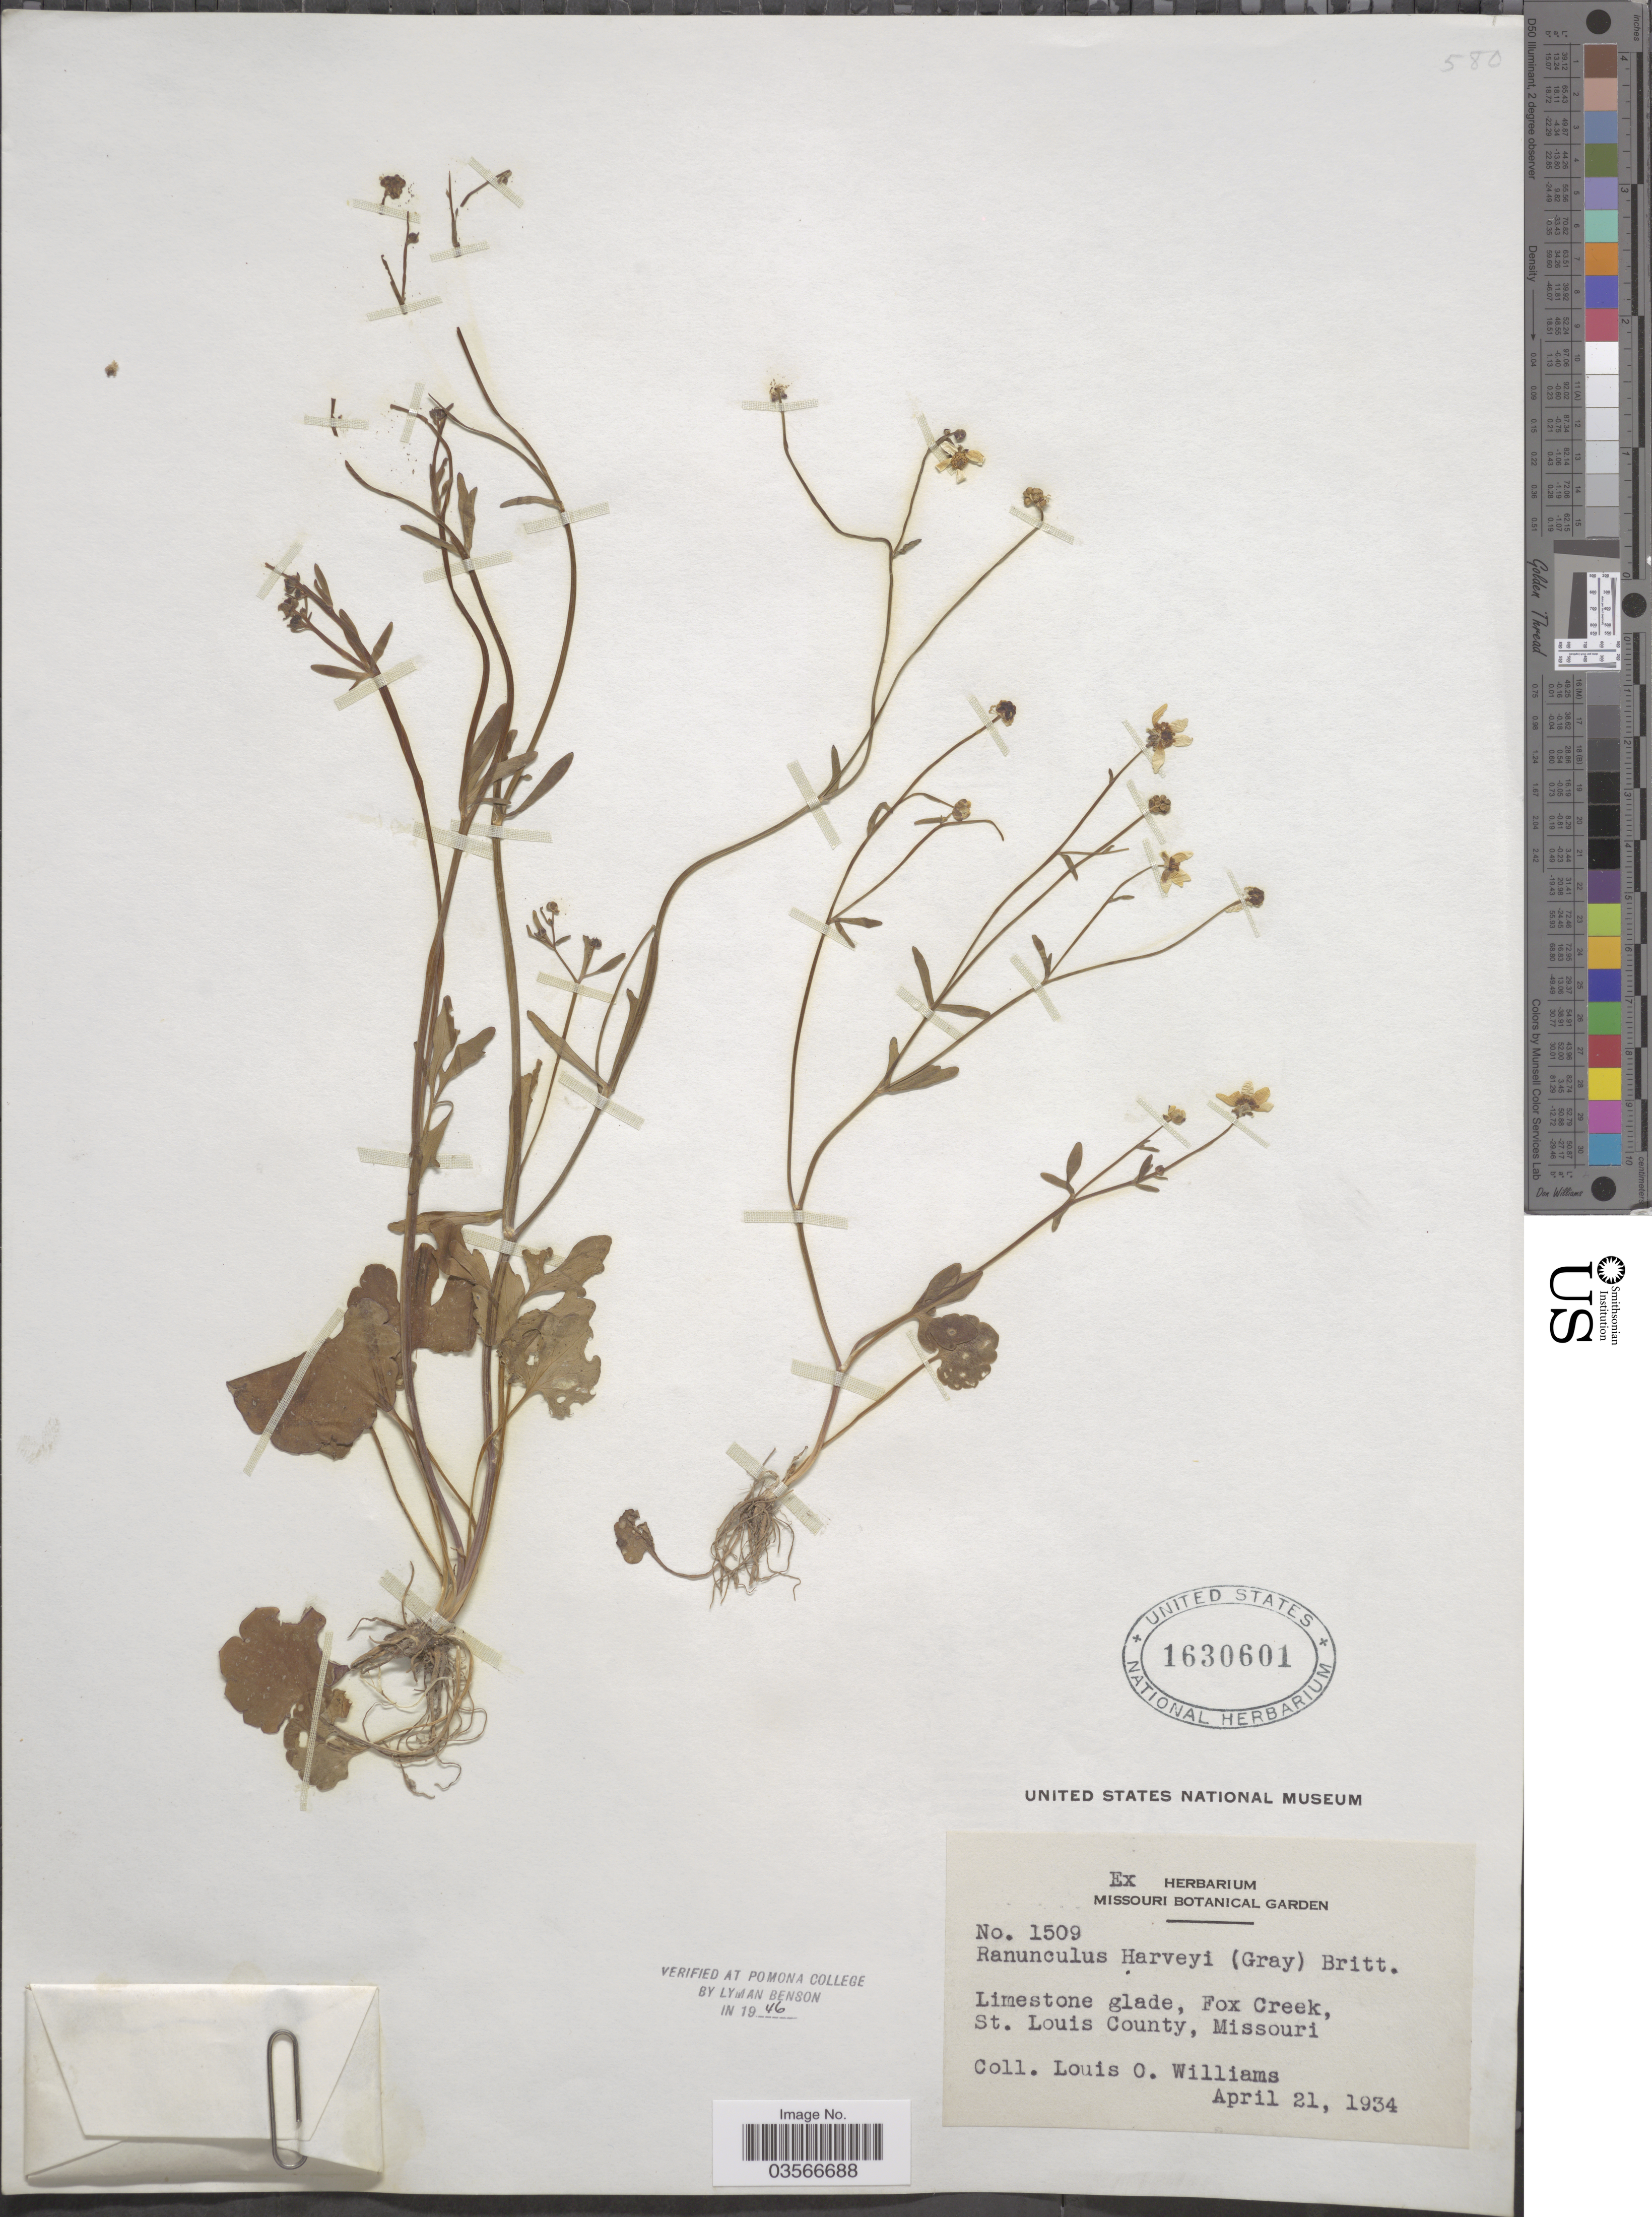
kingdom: Plantae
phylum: Tracheophyta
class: Magnoliopsida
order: Ranunculales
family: Ranunculaceae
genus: Ranunculus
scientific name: Ranunculus harveyi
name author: (A. Gray) Britton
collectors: L. O. Williams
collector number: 1509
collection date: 1934-04-21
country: United States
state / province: Missouri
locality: Fox Creek, St. Louis County.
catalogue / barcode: US 1630601